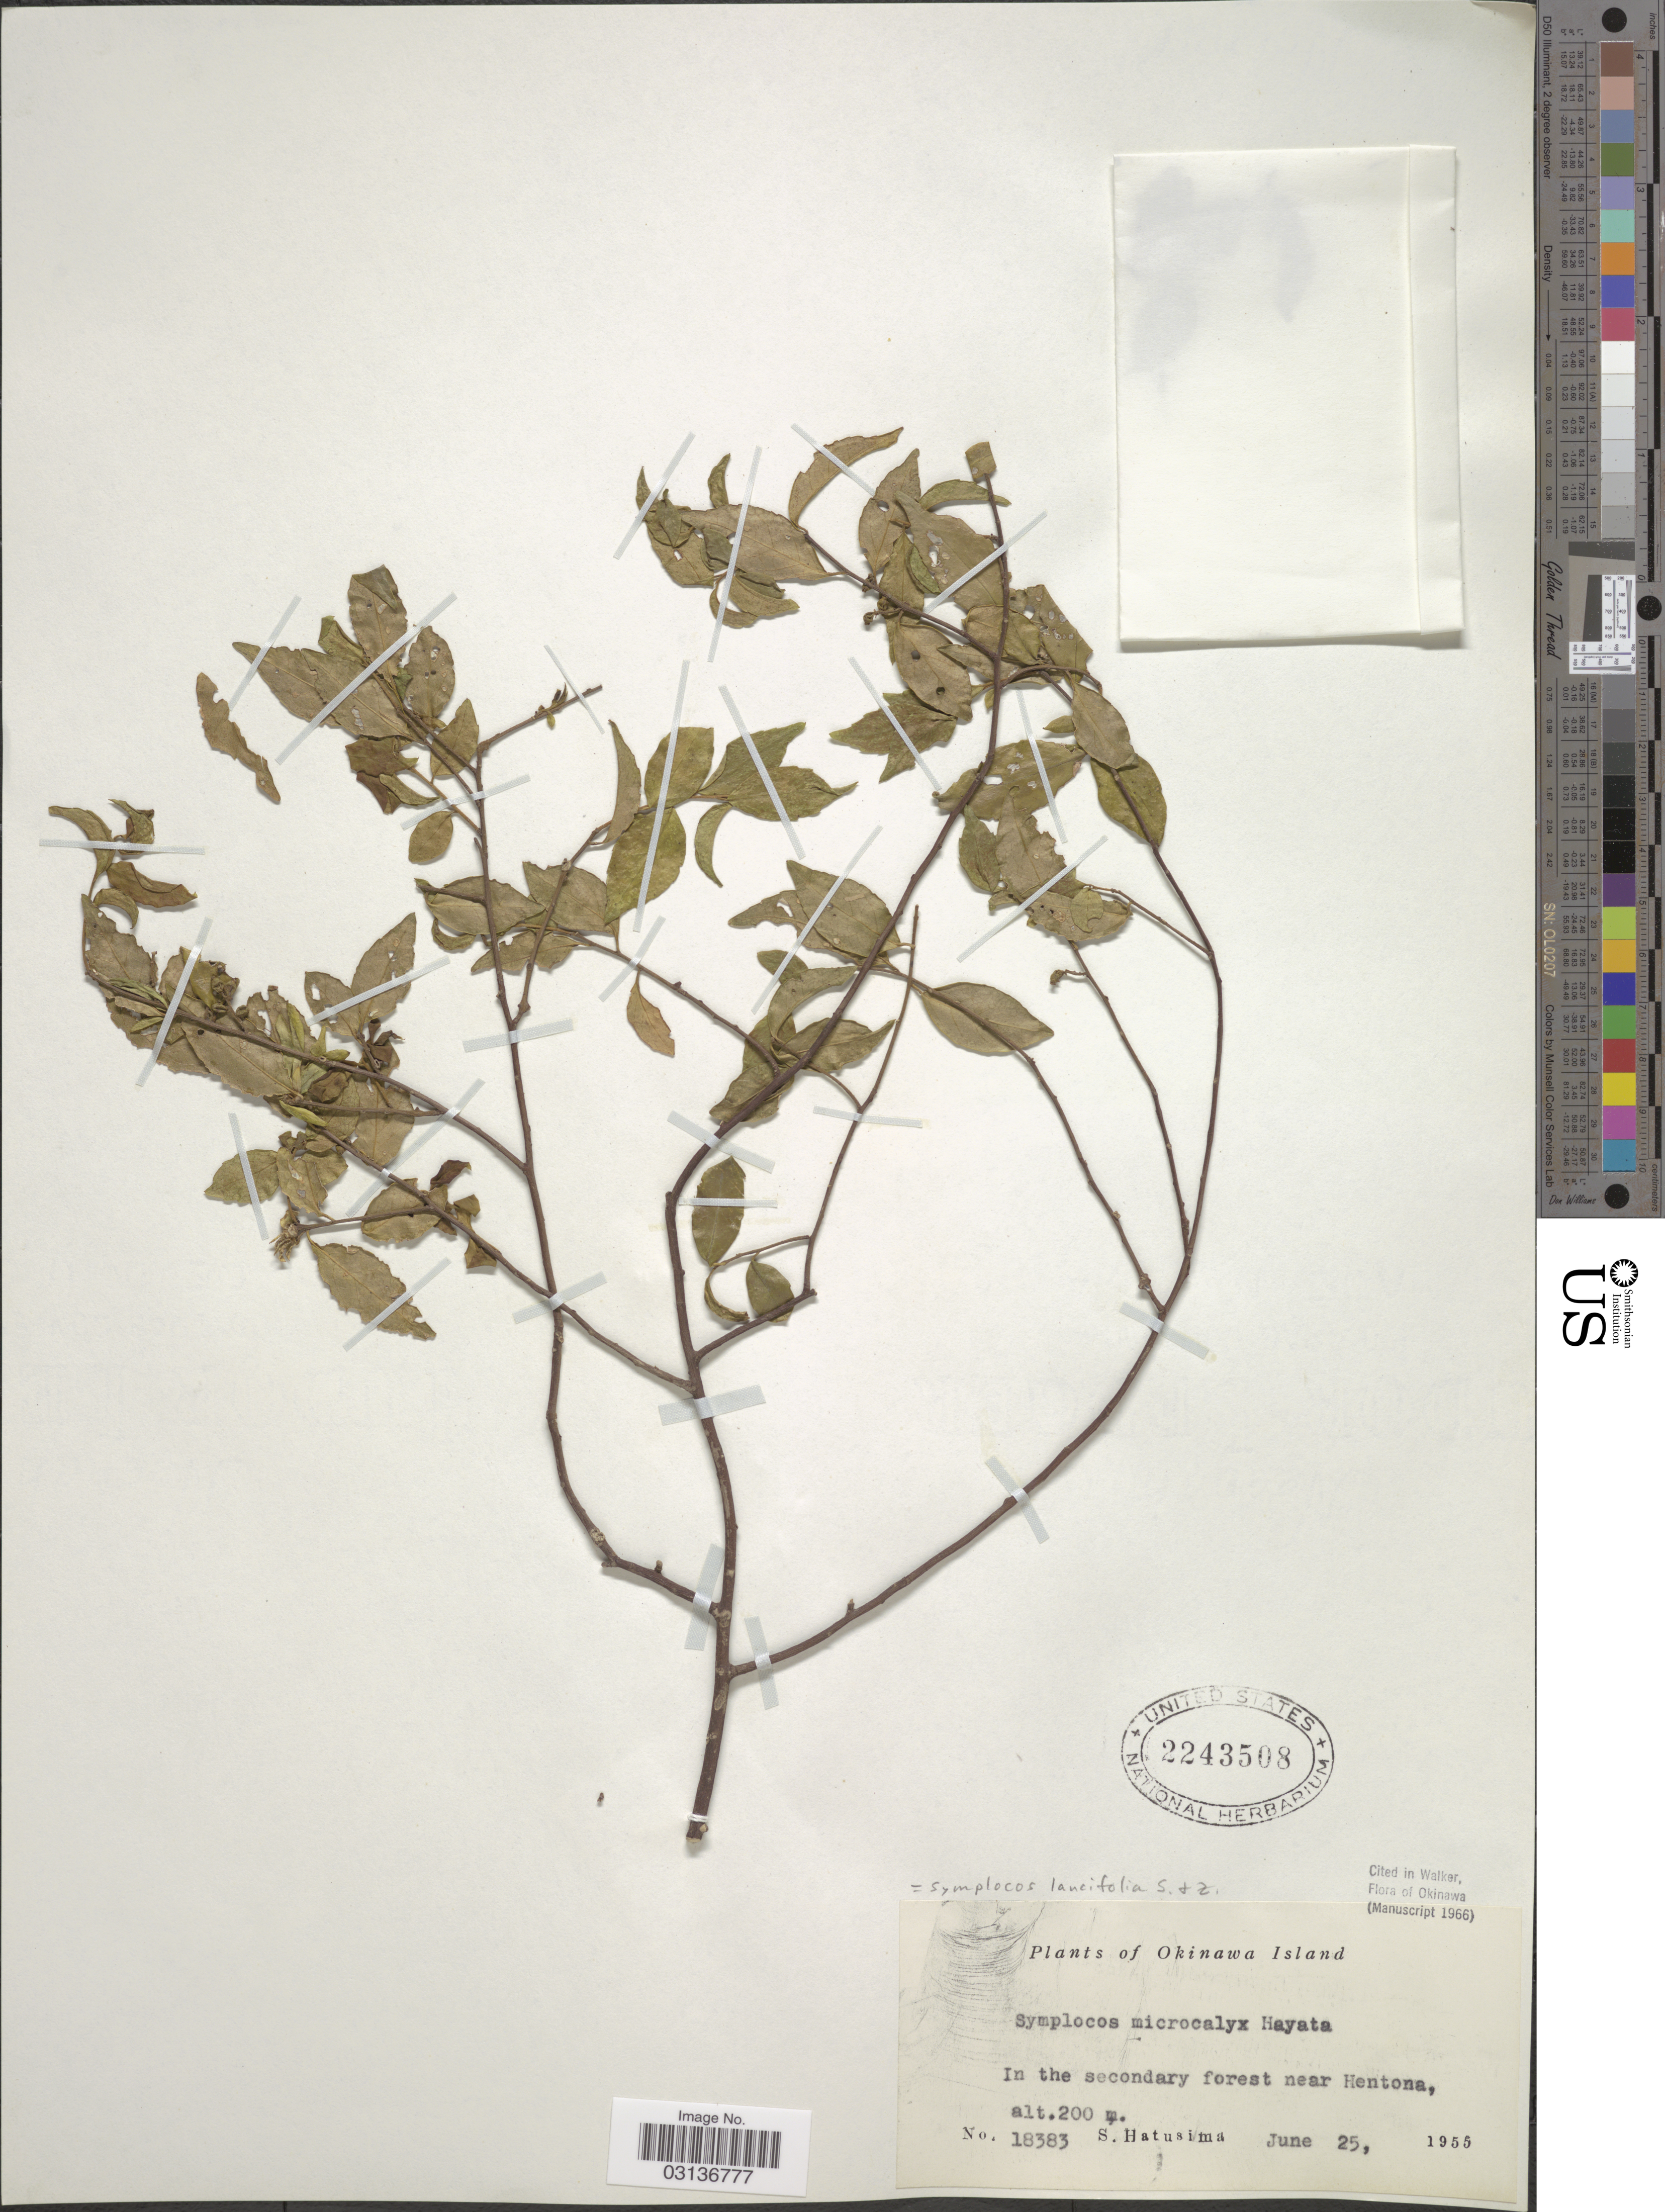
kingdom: Plantae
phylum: Tracheophyta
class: Magnoliopsida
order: Ericales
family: Symplocaceae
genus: Symplocos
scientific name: Symplocos lancifolia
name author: Siebert & Zucc.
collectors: S. Hatusima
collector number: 18383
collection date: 1955-06-25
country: Japan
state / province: Okinawa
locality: In the secondary forest near Hentona.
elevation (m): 200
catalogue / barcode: US 2243508